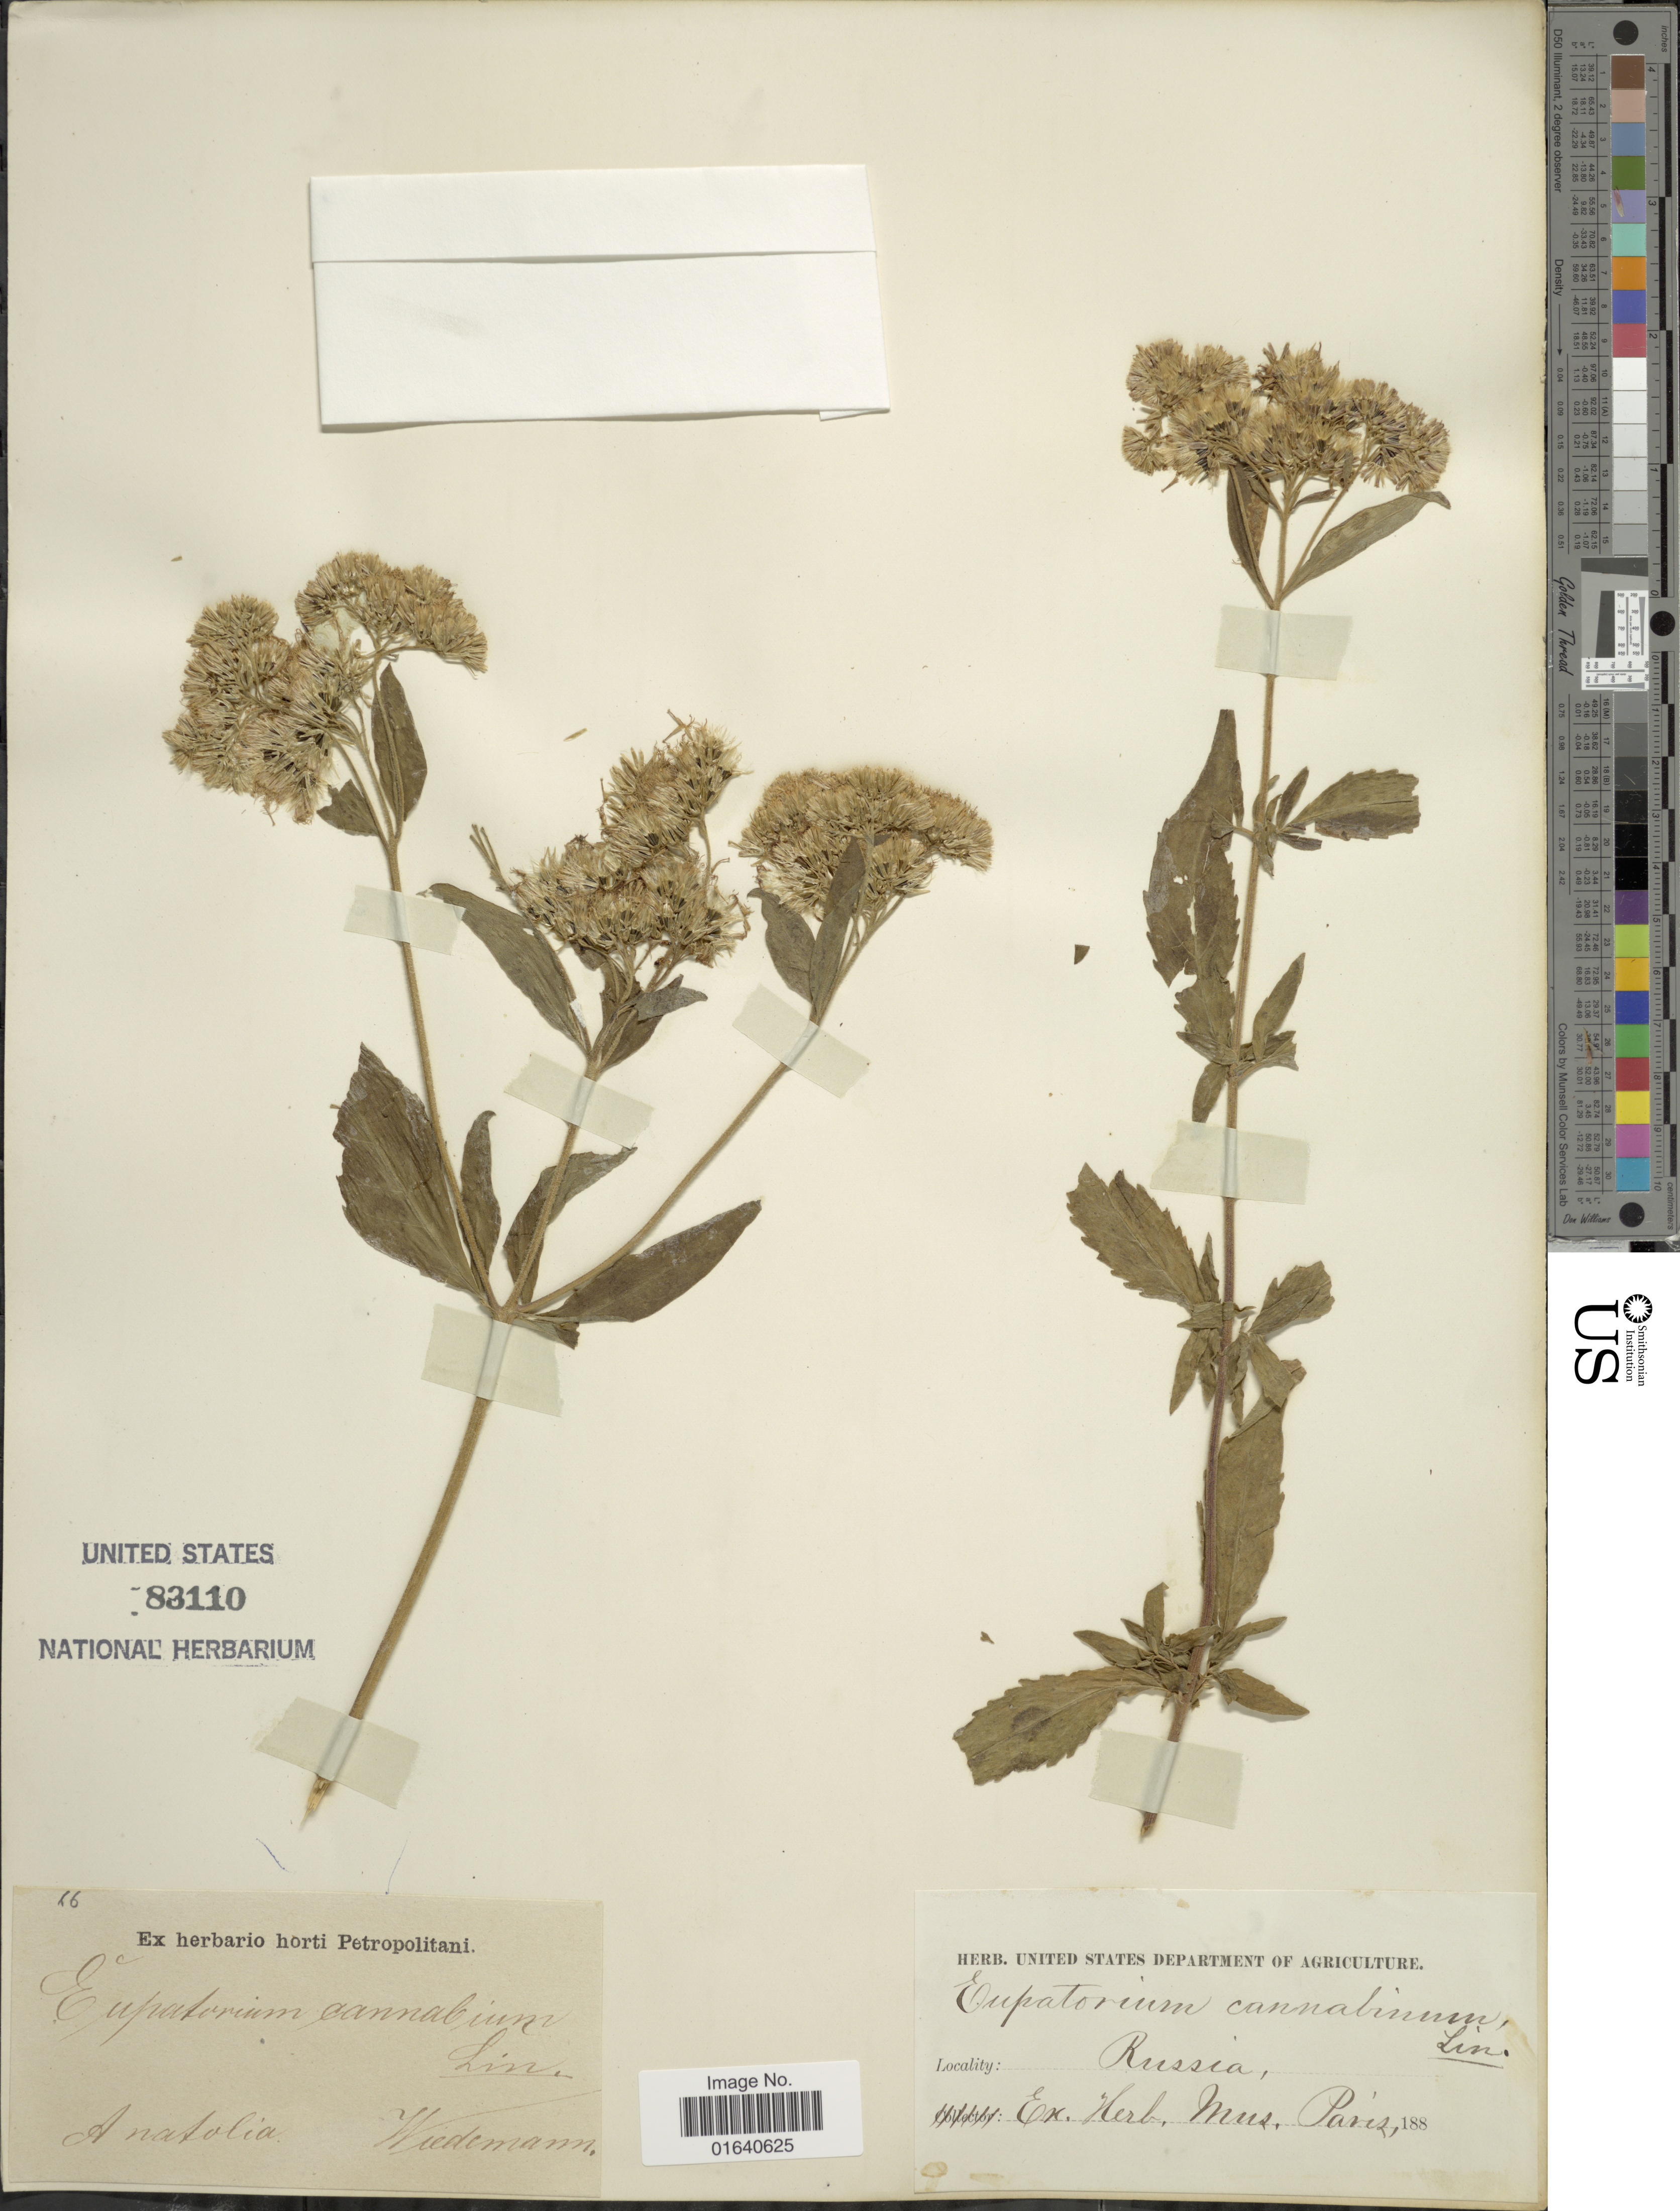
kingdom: Plantae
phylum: Tracheophyta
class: Magnoliopsida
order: Asterales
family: Asteraceae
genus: Eupatorium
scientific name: Eupatorium cannabinum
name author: L.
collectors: -. Wiedermann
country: Turkey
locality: Anatolia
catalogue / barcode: US 83110